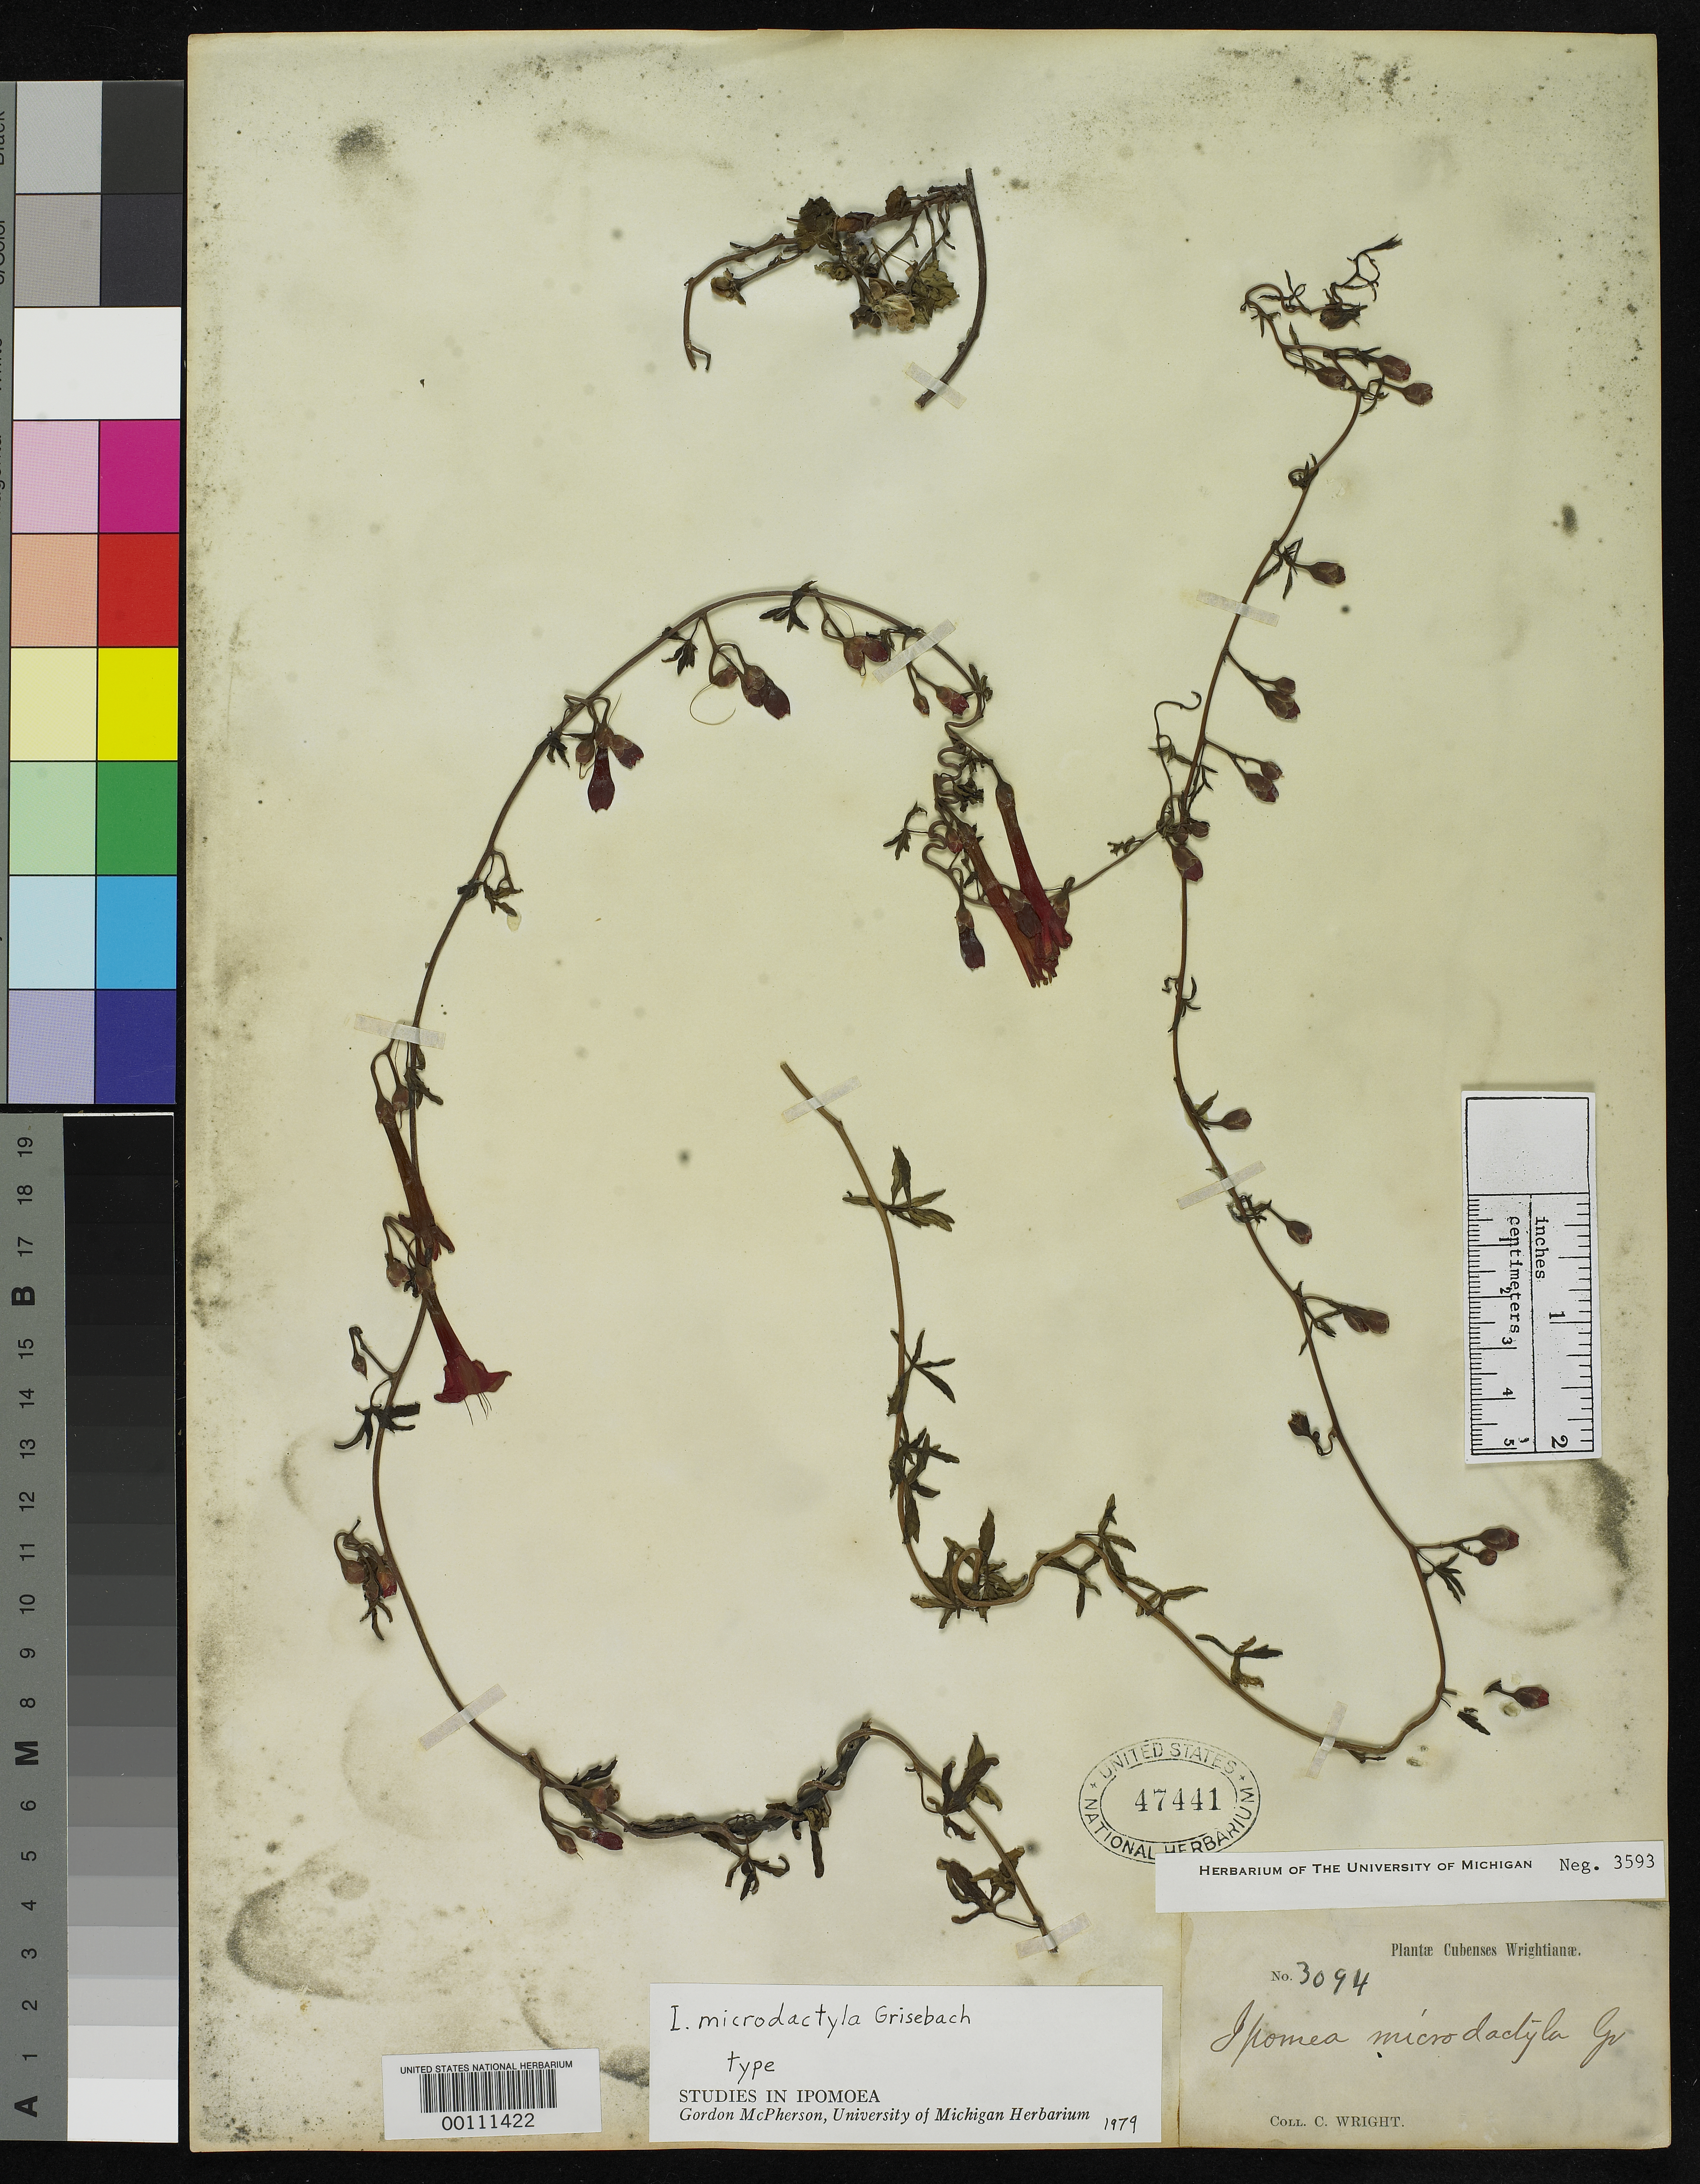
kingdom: Plantae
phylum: Tracheophyta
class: Magnoliopsida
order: Solanales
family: Convolvulaceae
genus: Ipomoea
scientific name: Ipomoea microdactyla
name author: Griseb.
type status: Isotype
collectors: C. Wright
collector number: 3094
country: Cuba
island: Greater Antilles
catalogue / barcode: US 47441